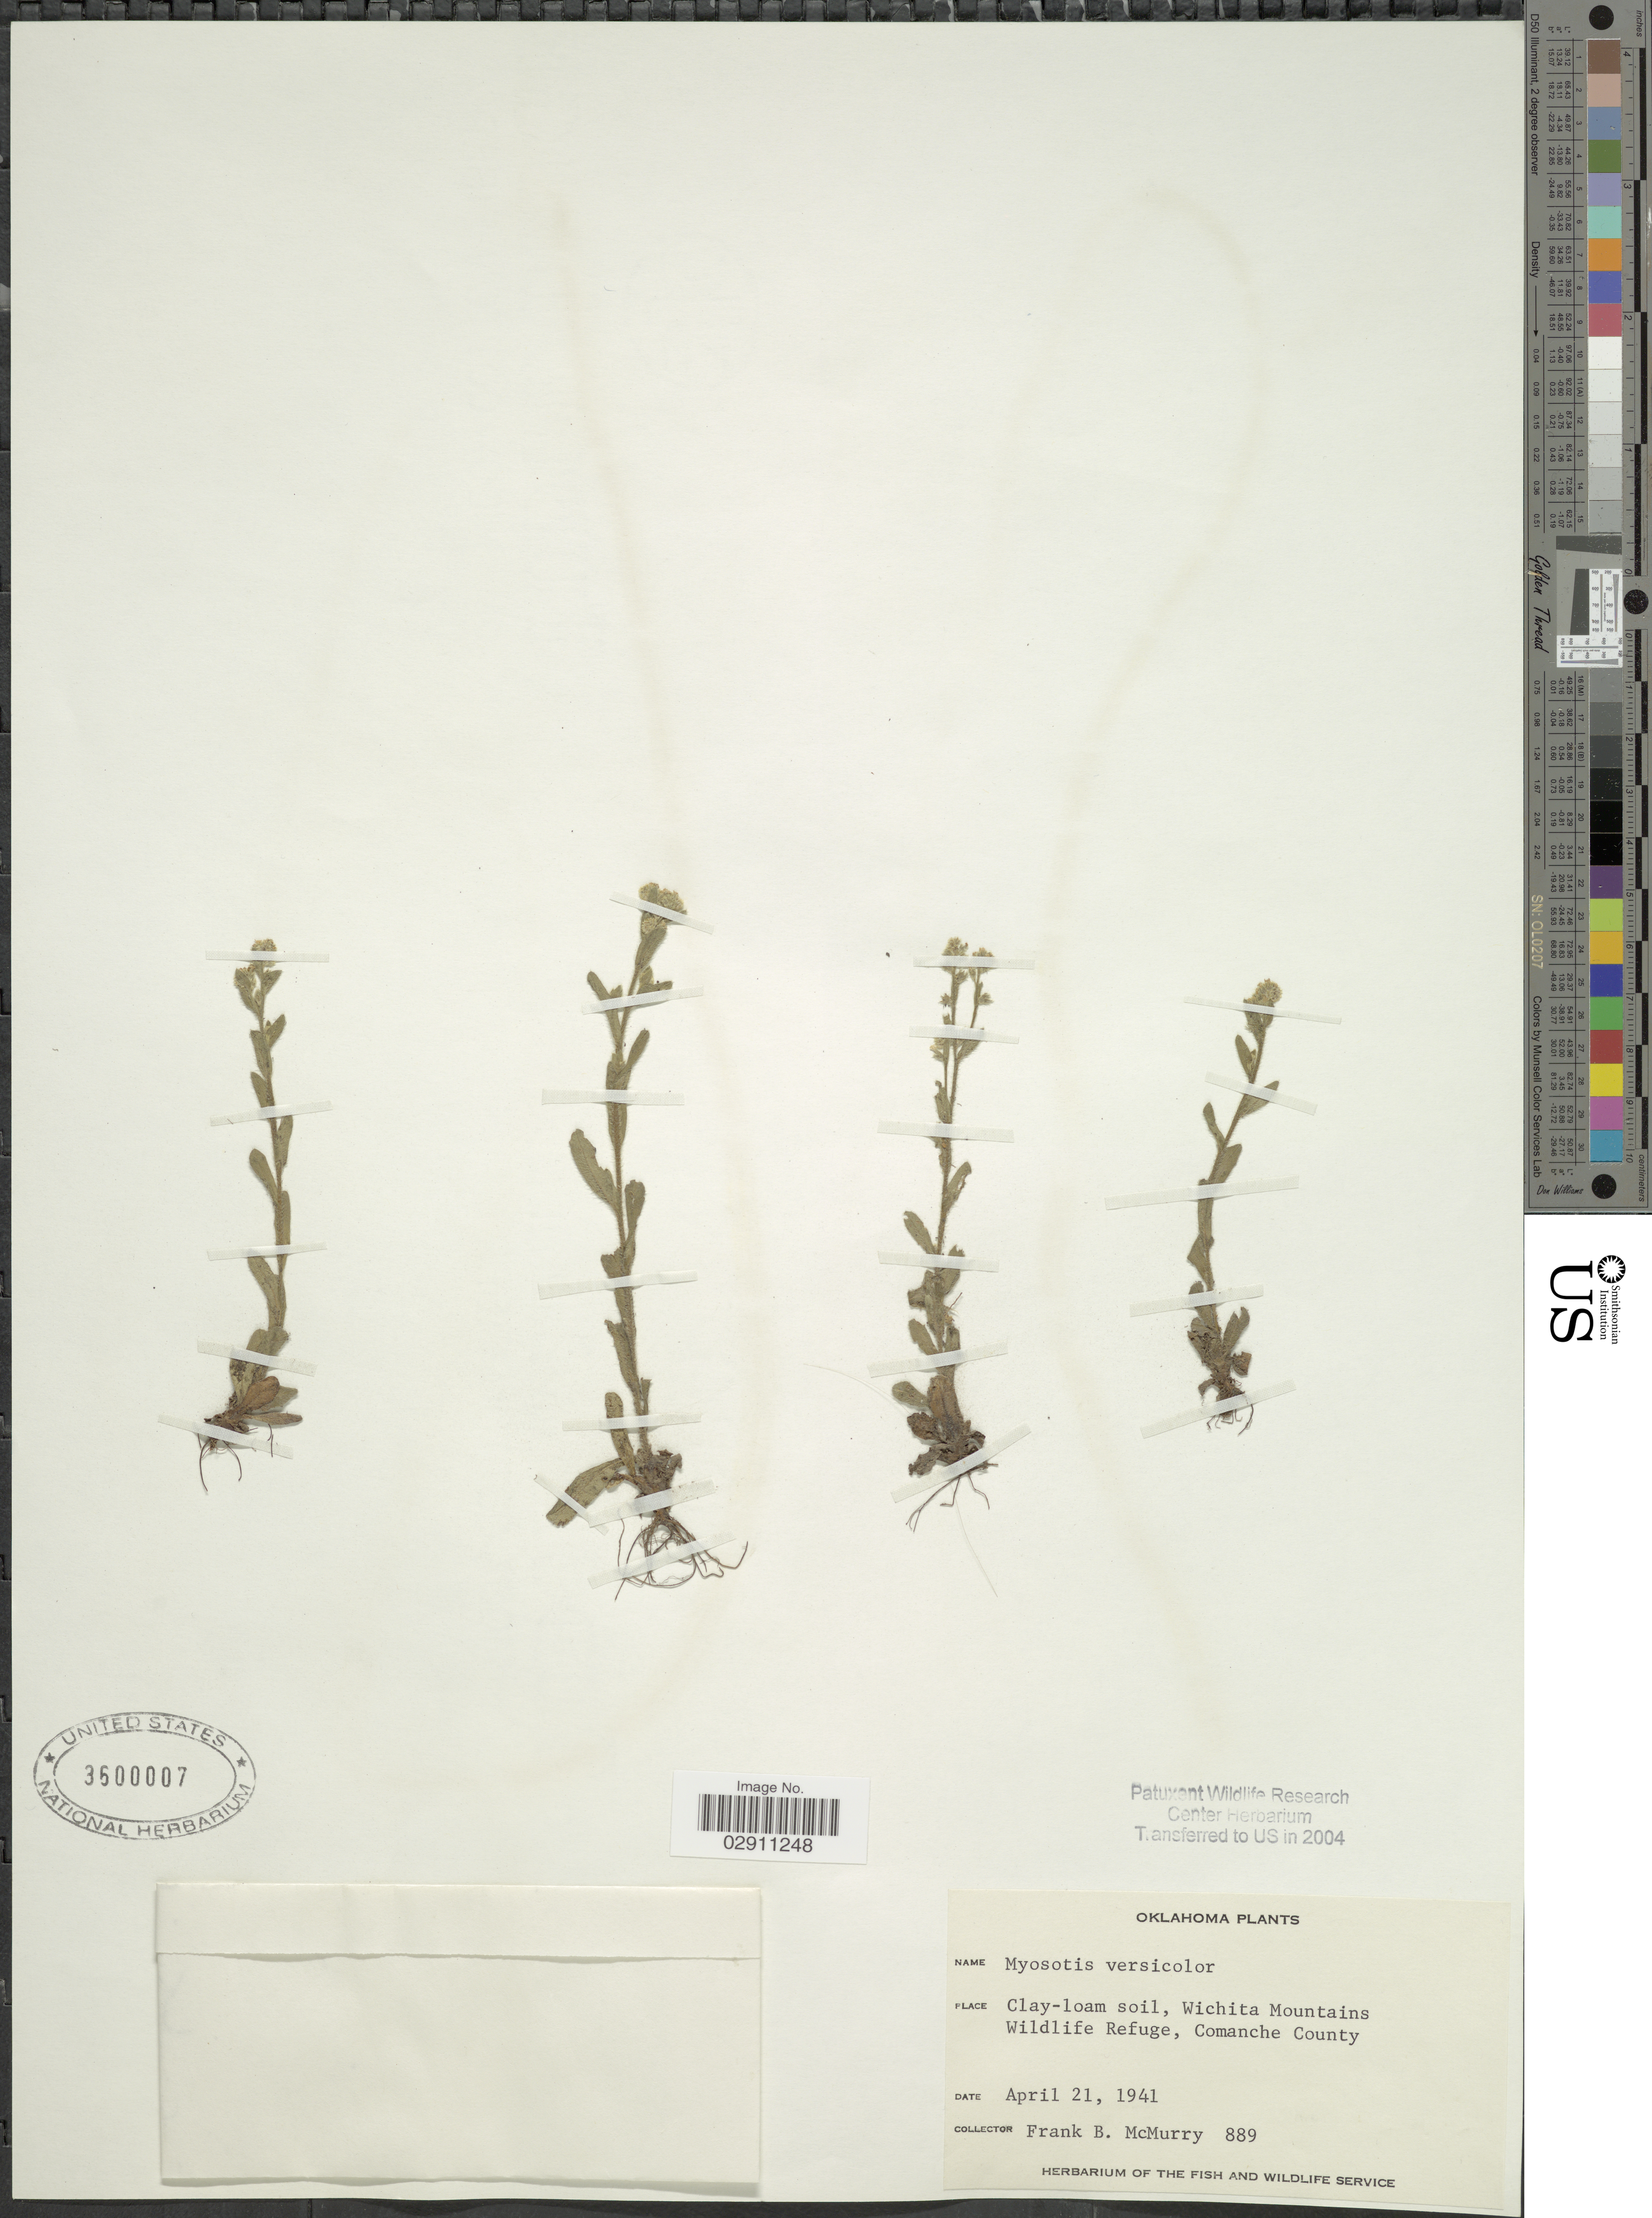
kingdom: Plantae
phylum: Tracheophyta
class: Magnoliopsida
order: Boraginales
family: Boraginaceae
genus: Myosotis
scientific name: Myosotis verna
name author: Nutt.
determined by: Goldman, Doug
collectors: F. B. McMurry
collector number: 889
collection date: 1941-04-21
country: United States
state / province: Oklahoma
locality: Clay-loam soil, Wichita Mountains Wildlife Refuge, Comanche County.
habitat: Clay-loam soil.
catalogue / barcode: US 3600007